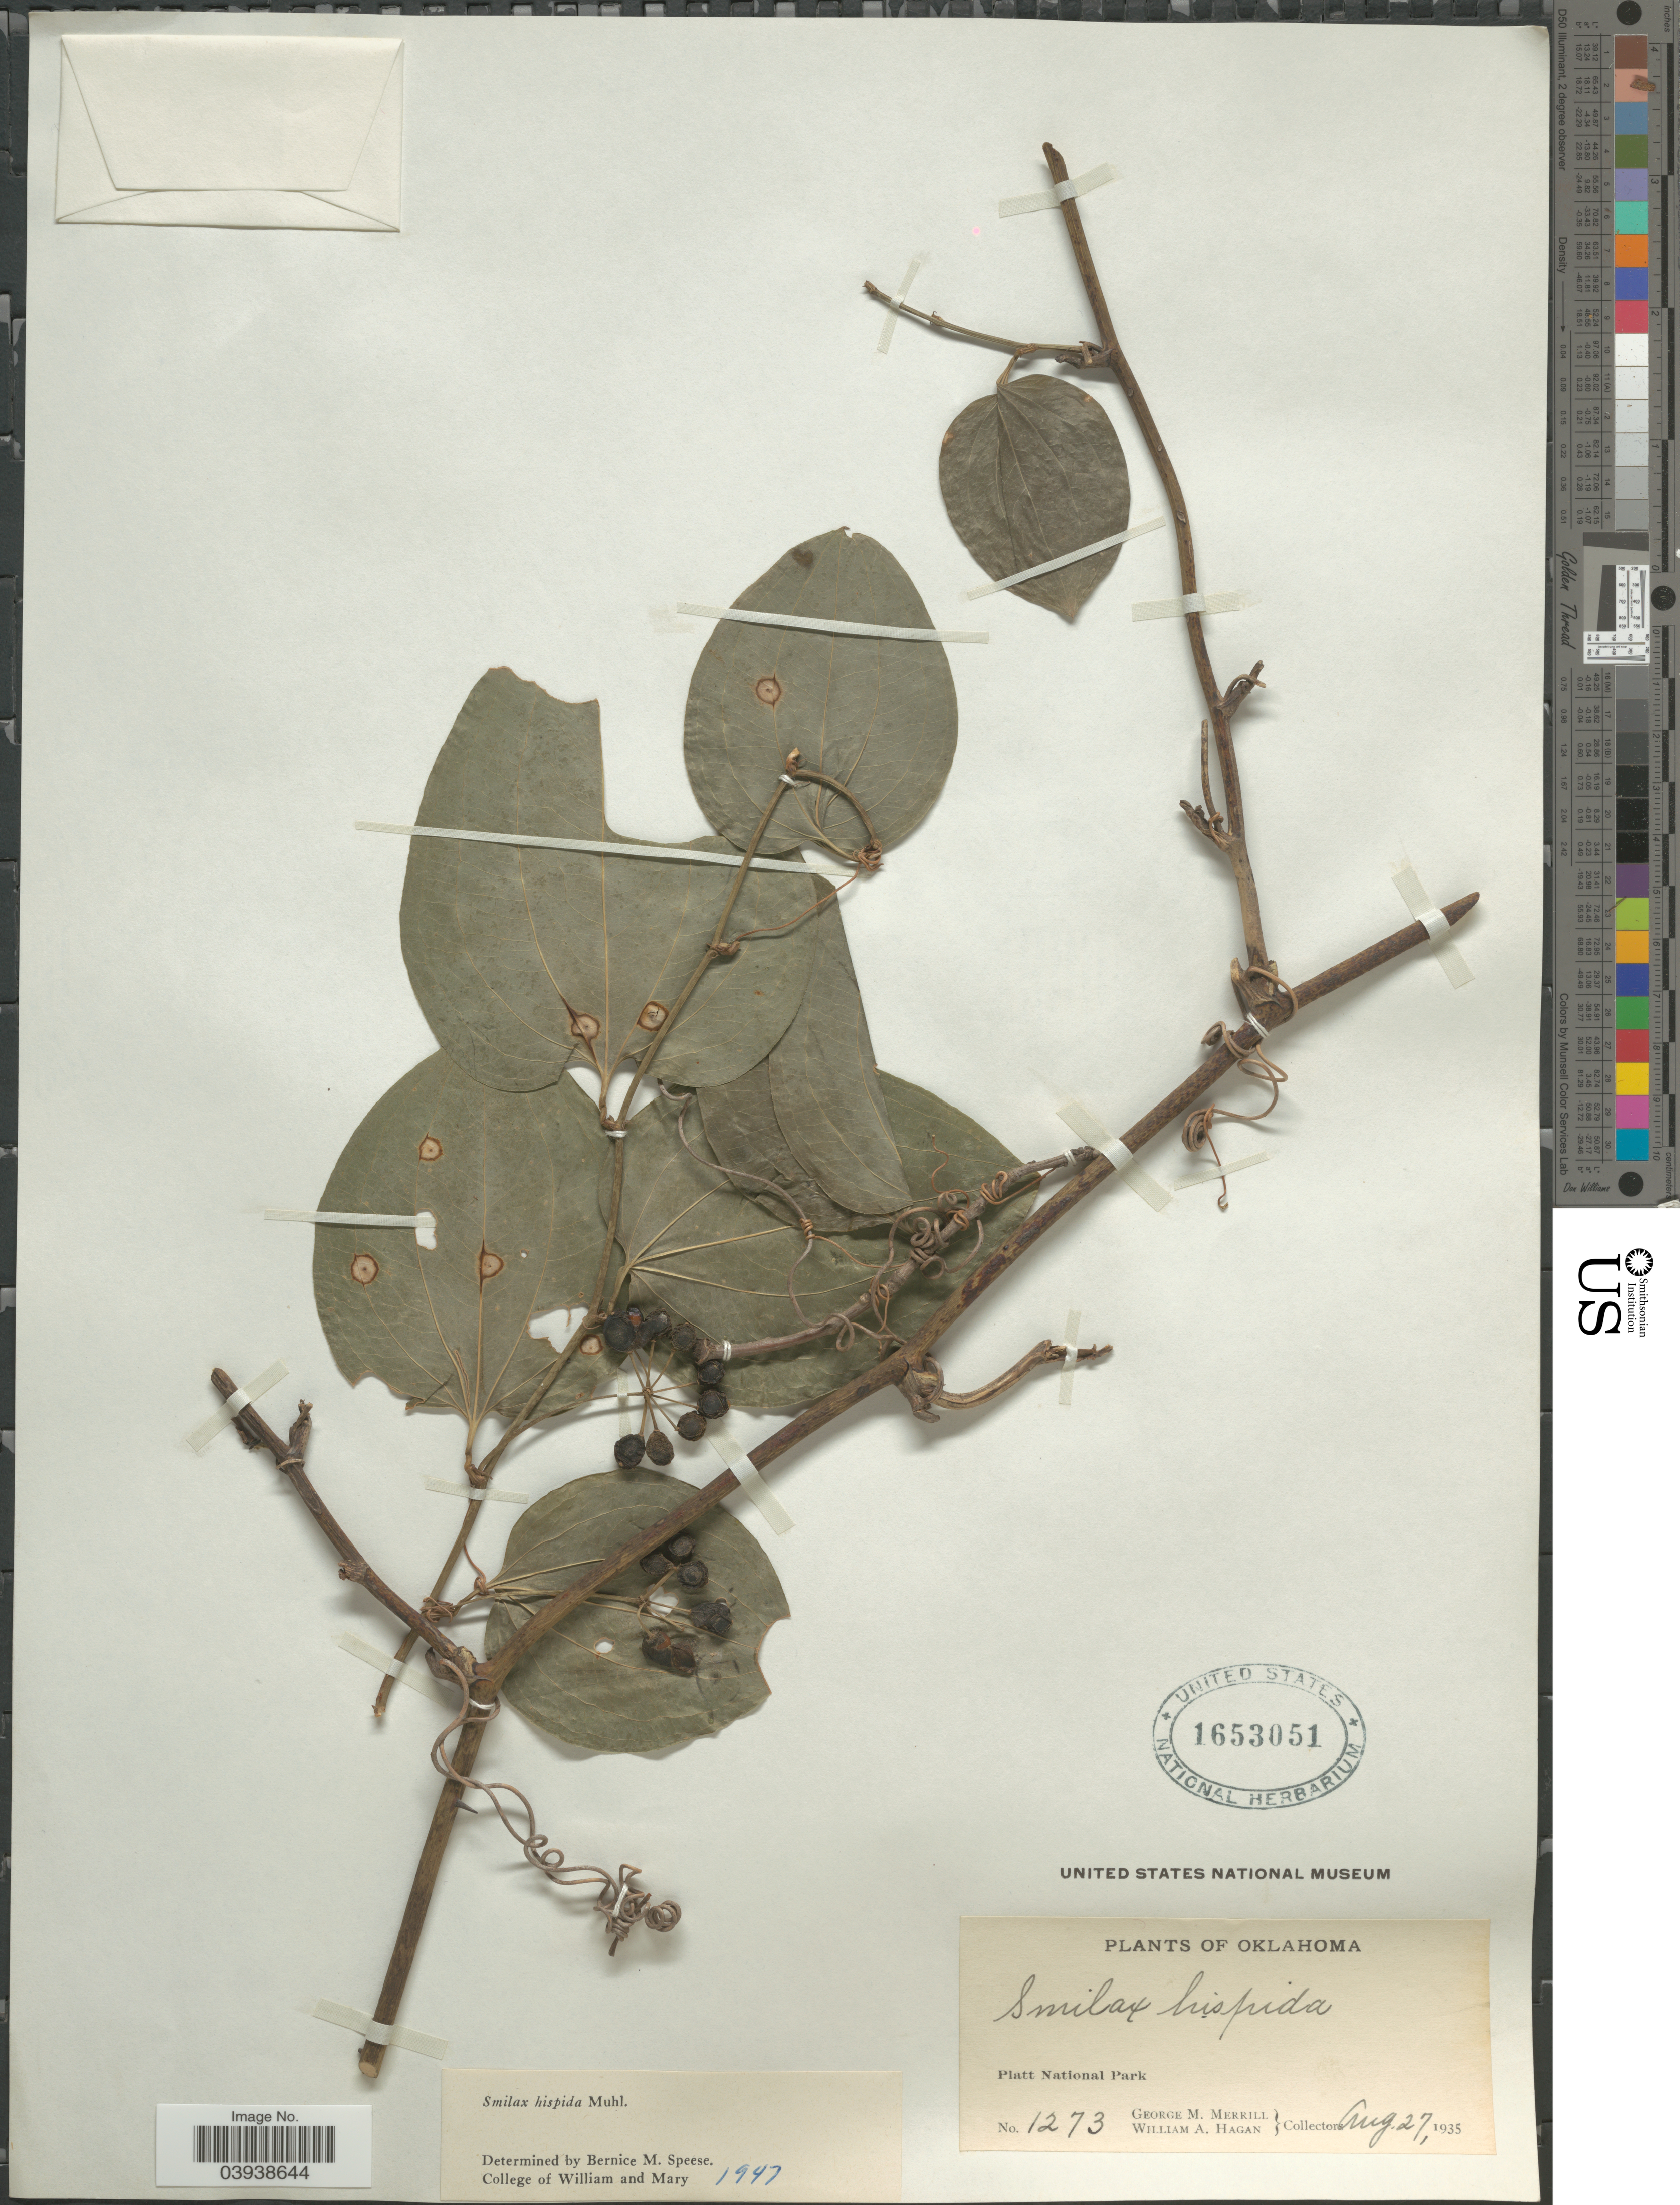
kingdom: Plantae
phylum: Tracheophyta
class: Liliopsida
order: Liliales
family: Smilacaceae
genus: Smilax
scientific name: Smilax hispida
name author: Raf.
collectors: G. M. Merrill & W. Hagan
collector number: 1273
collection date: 1935-08-27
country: United States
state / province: Oklahoma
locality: Platt National Park.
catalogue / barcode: US 1653051